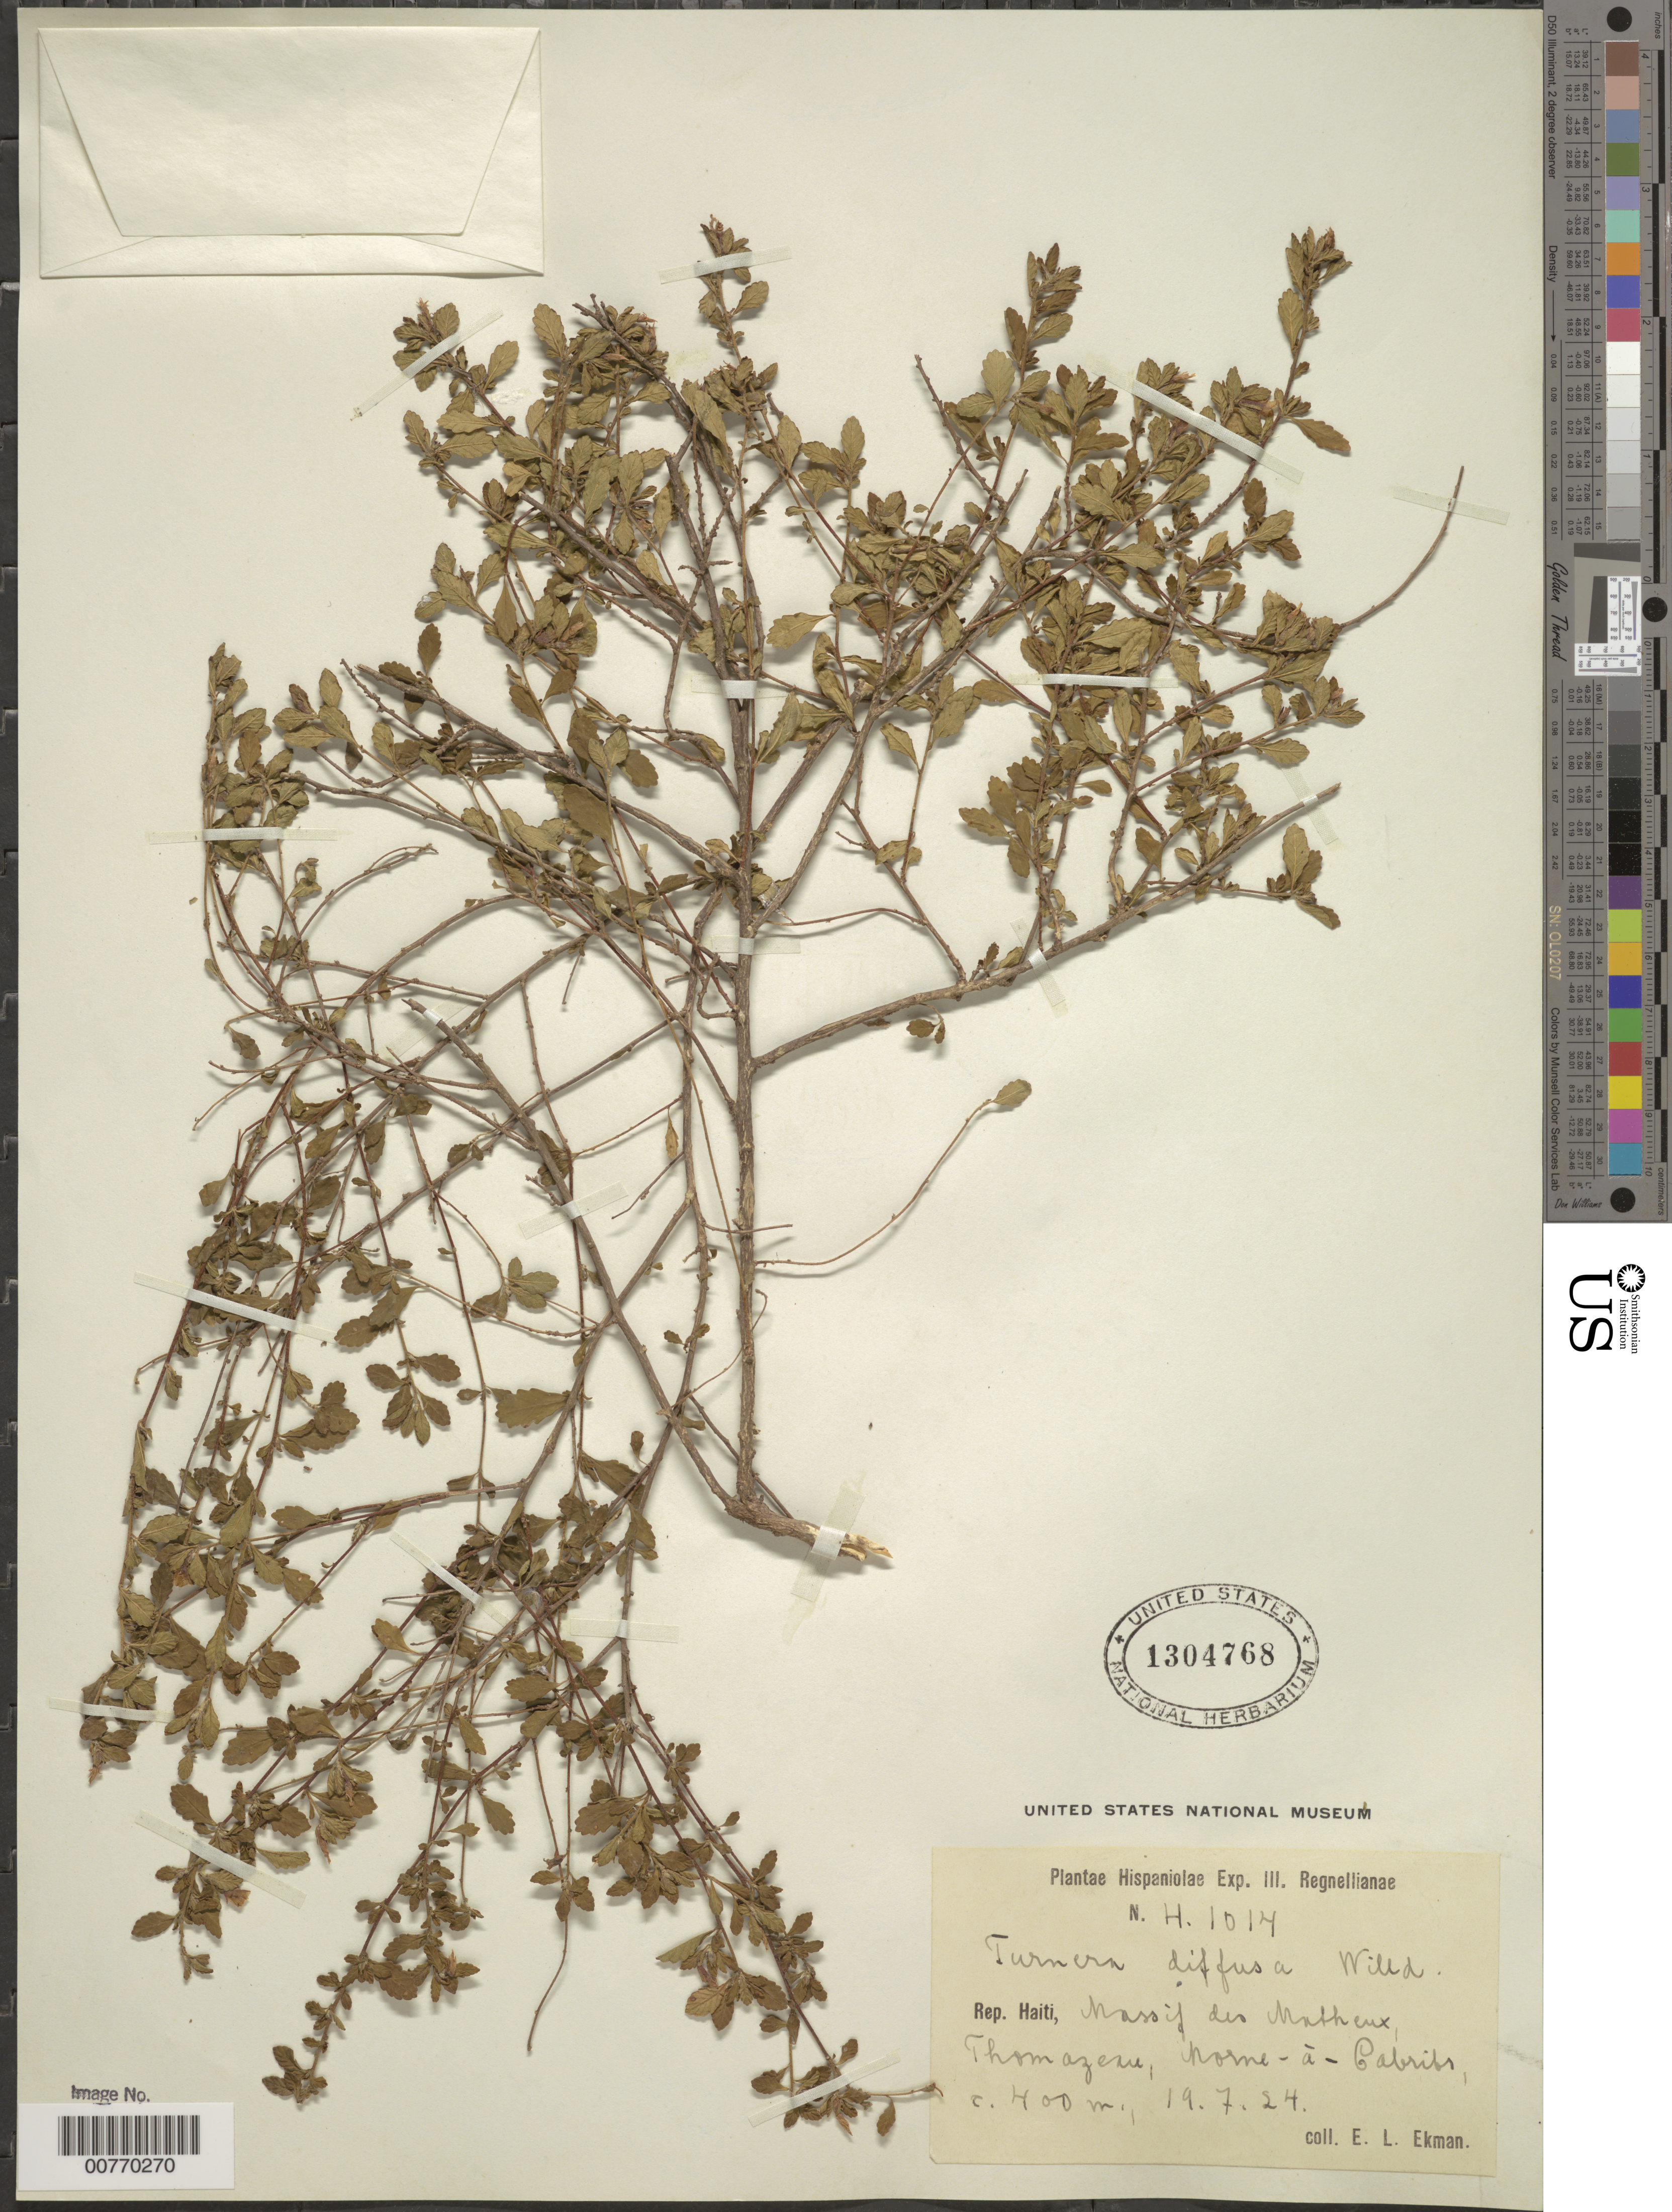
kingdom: Plantae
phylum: Tracheophyta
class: Magnoliopsida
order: Malpighiales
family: Turneraceae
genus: Turnera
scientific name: Turnera diffusa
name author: Willd. ex Schult.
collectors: E. L. Ekman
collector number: H 1014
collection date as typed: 19 Jul 1924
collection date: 1924-07-19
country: Haiti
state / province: Ouest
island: Hispaniola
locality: Massif des Matheux, Thomazeme, Morne-ã-Cabrits.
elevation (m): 400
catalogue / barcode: US 1304768